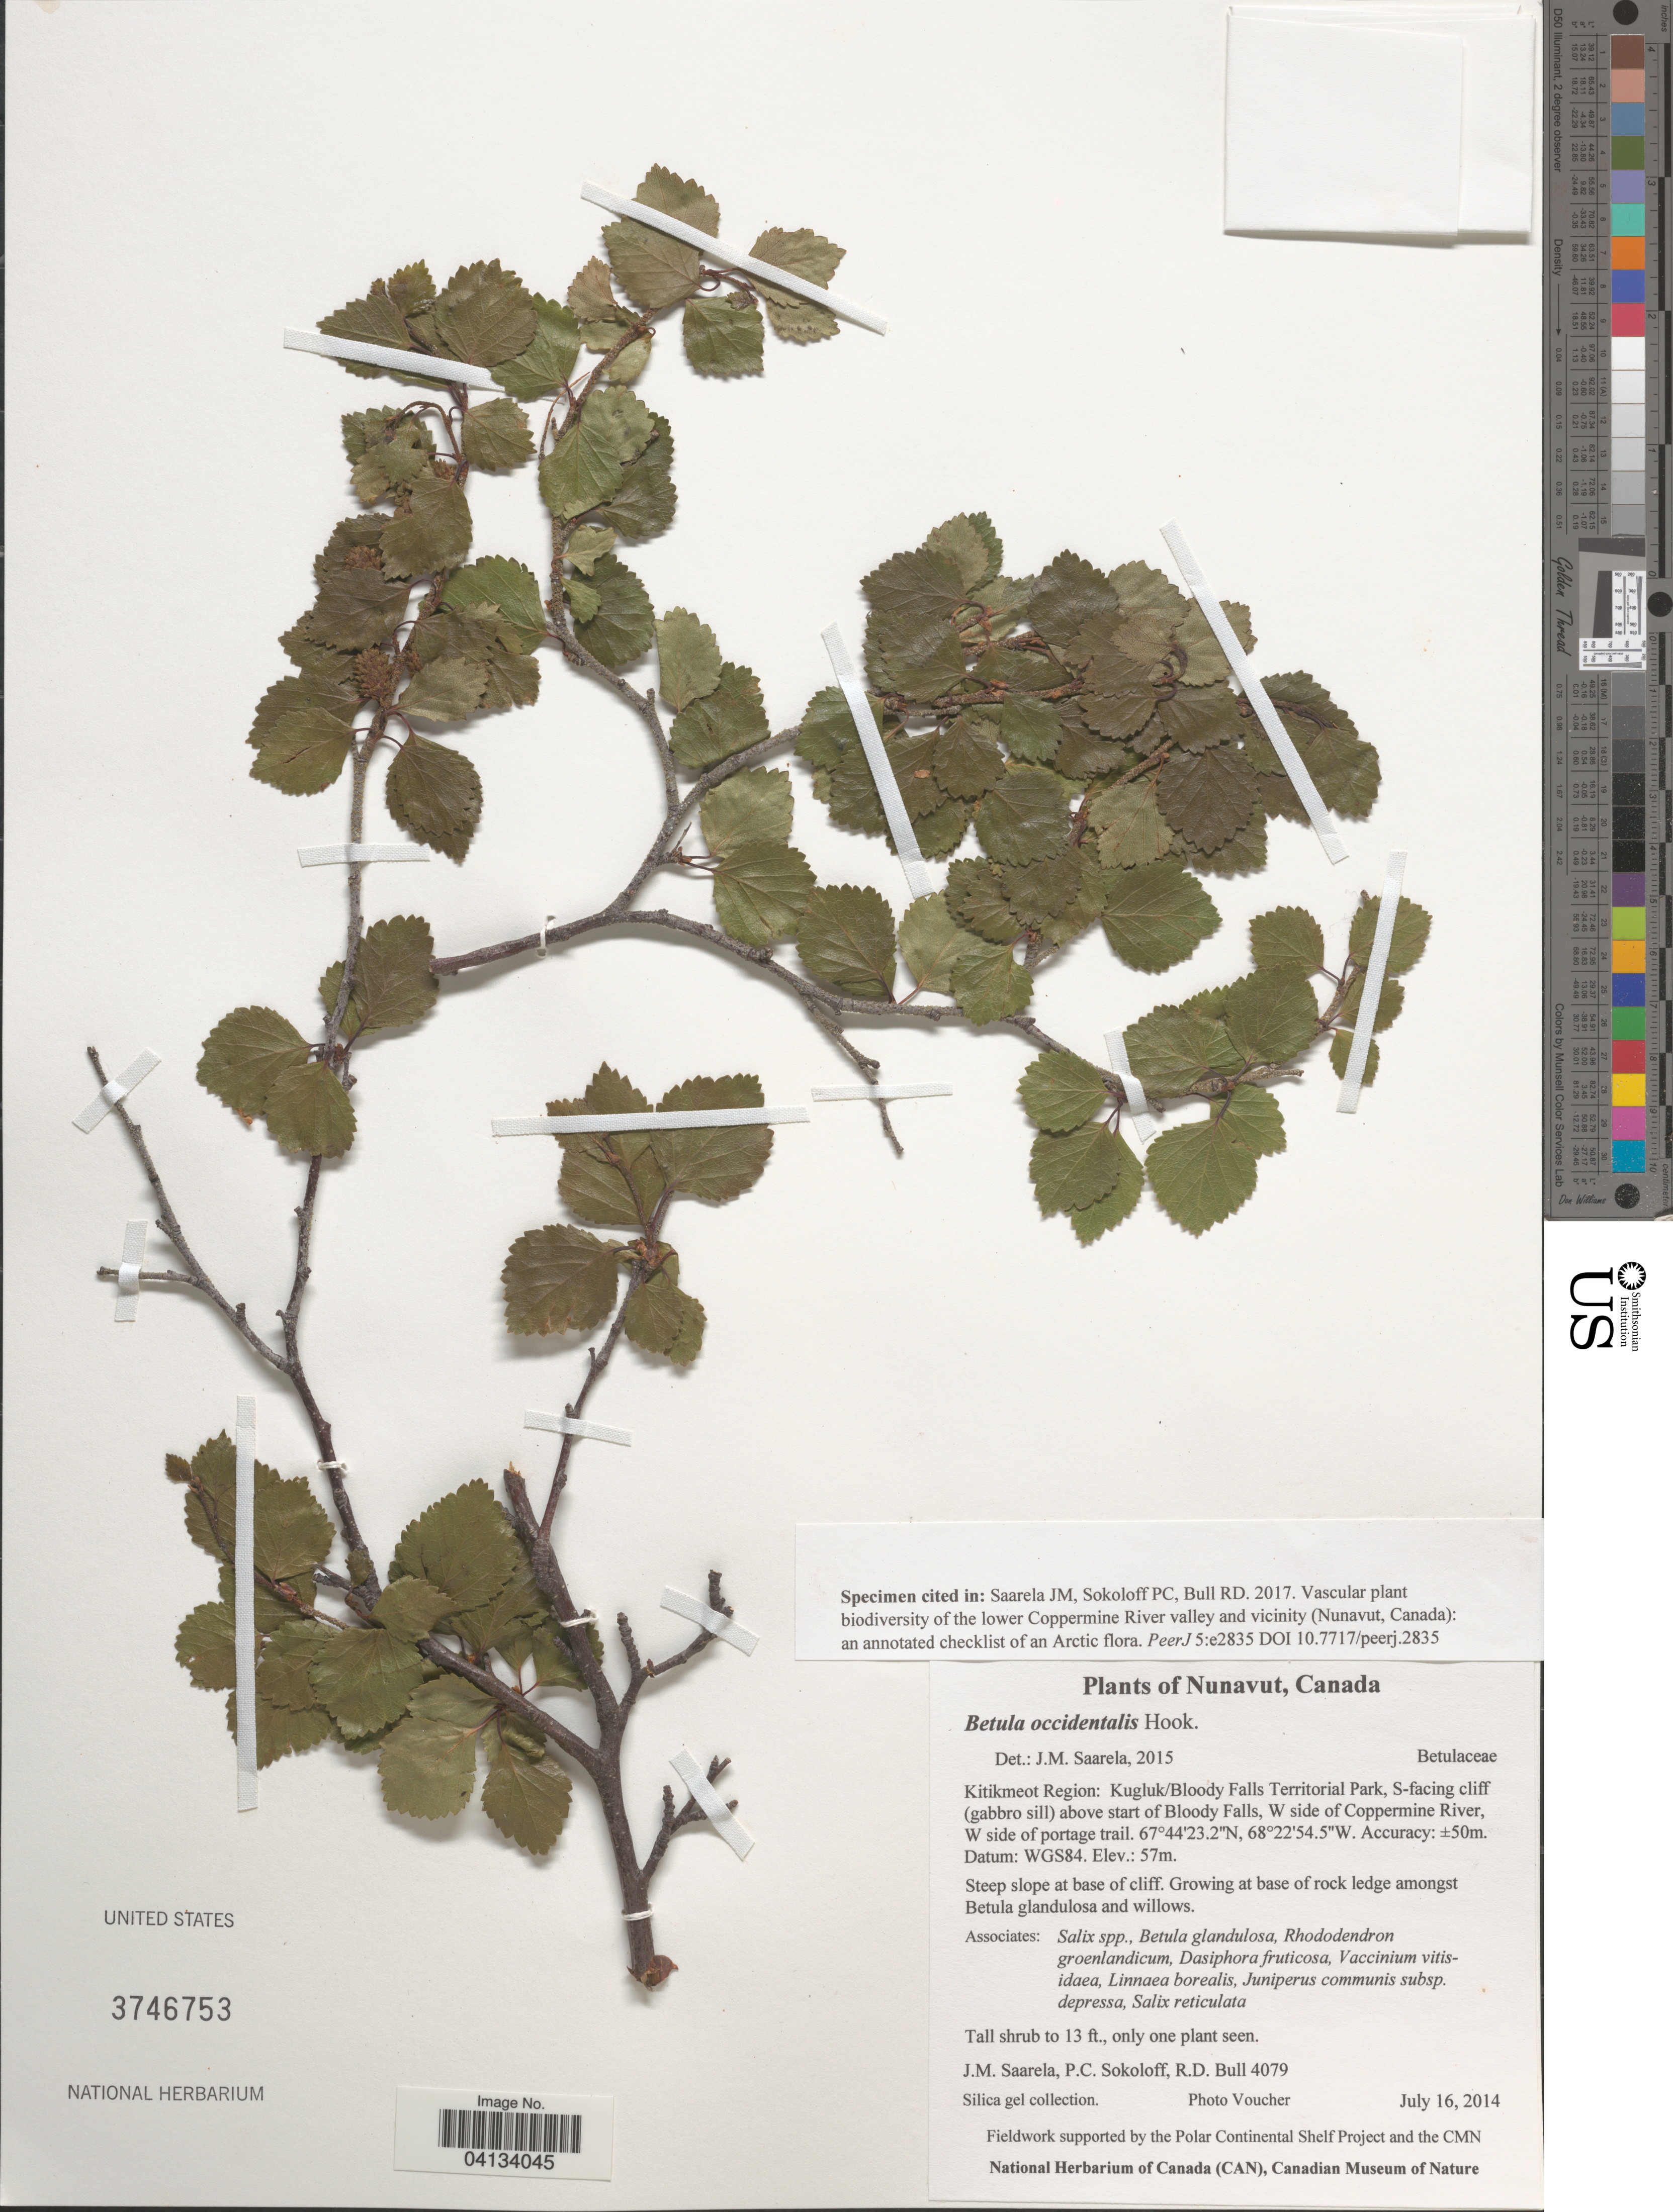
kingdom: Plantae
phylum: Tracheophyta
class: Magnoliopsida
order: Fagales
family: Betulaceae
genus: Betula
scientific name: Betula occidentalis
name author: Hook.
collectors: J. Saarela, P. Sokoloff & R. Bull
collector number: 4079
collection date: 2014-07-16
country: Canada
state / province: Nunavut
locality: Kitikmeot Region: Kugluk/Bloody Falls Territorial Park, S-facing cliff (gabbro sill) above start of Bloody Falls, W side of Coppermine River, W side of portage trail. WGS84.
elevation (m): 57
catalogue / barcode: US 3746753